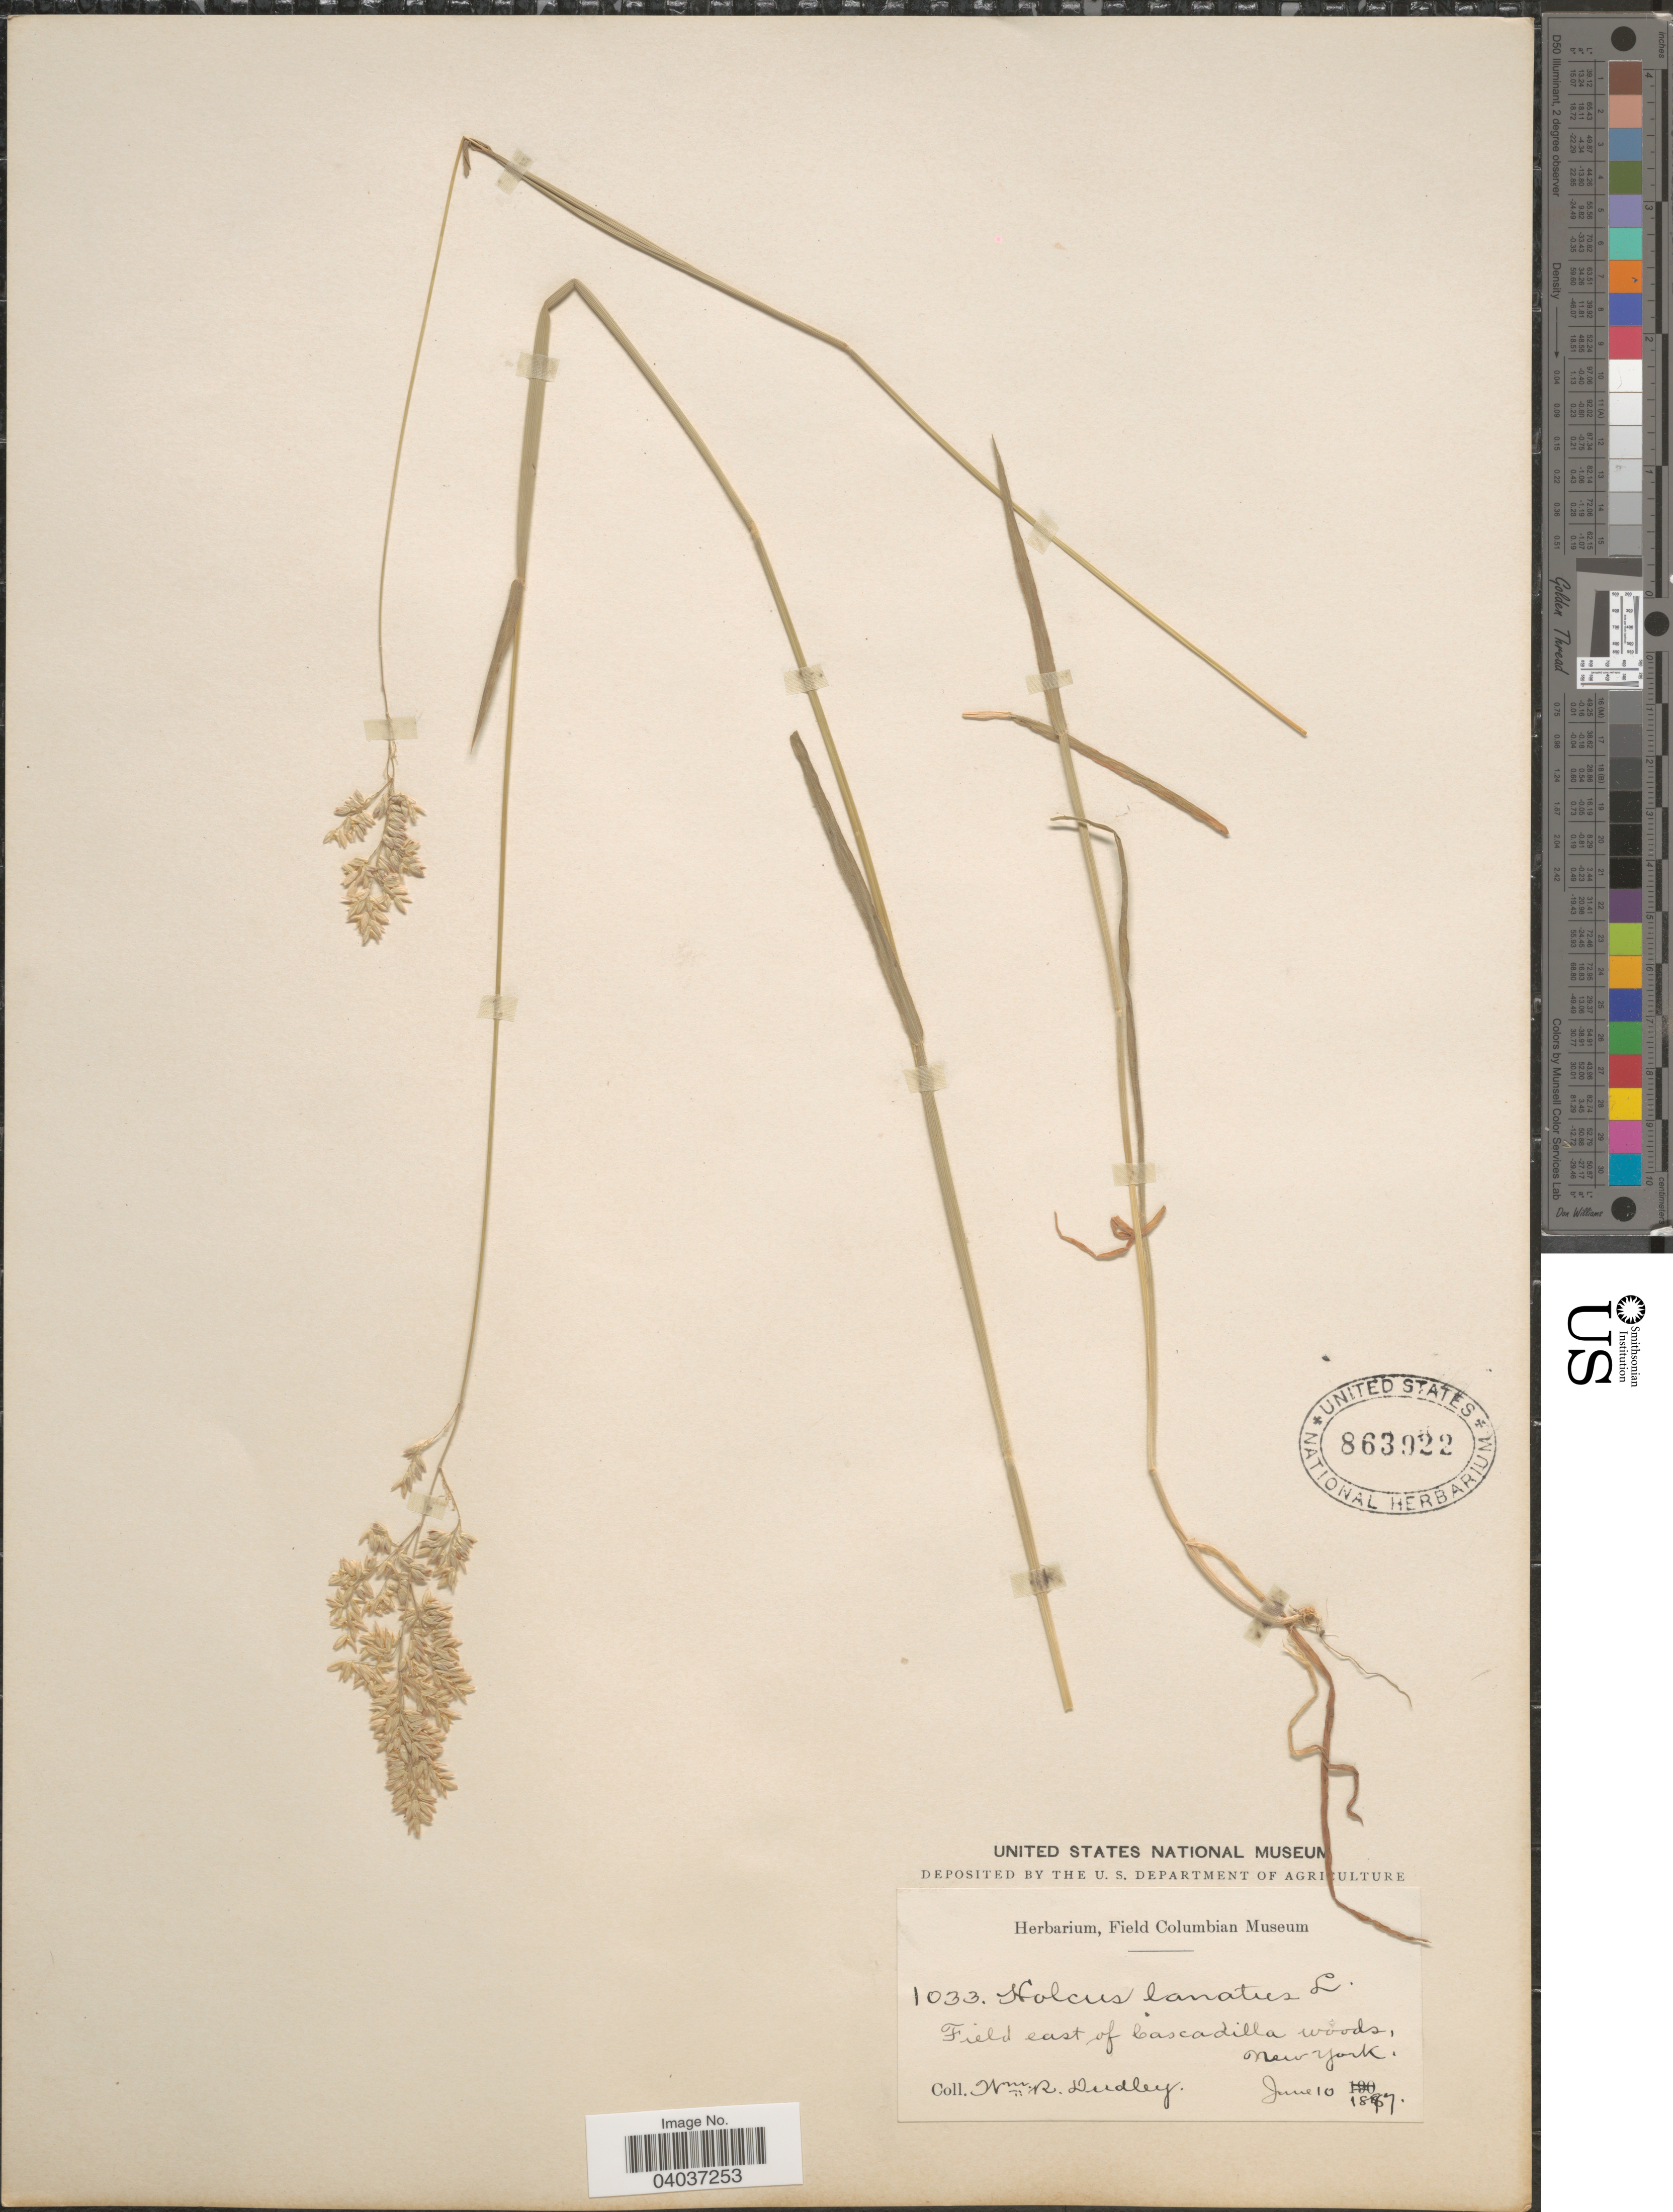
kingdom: Plantae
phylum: Tracheophyta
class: Liliopsida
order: Poales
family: Poaceae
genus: Holcus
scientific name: Holcus lanatus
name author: L.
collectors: W. Dudley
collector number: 1033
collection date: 1887-06-10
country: United States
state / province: New York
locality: Field east of Cascadilla woods.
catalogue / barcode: US 863922